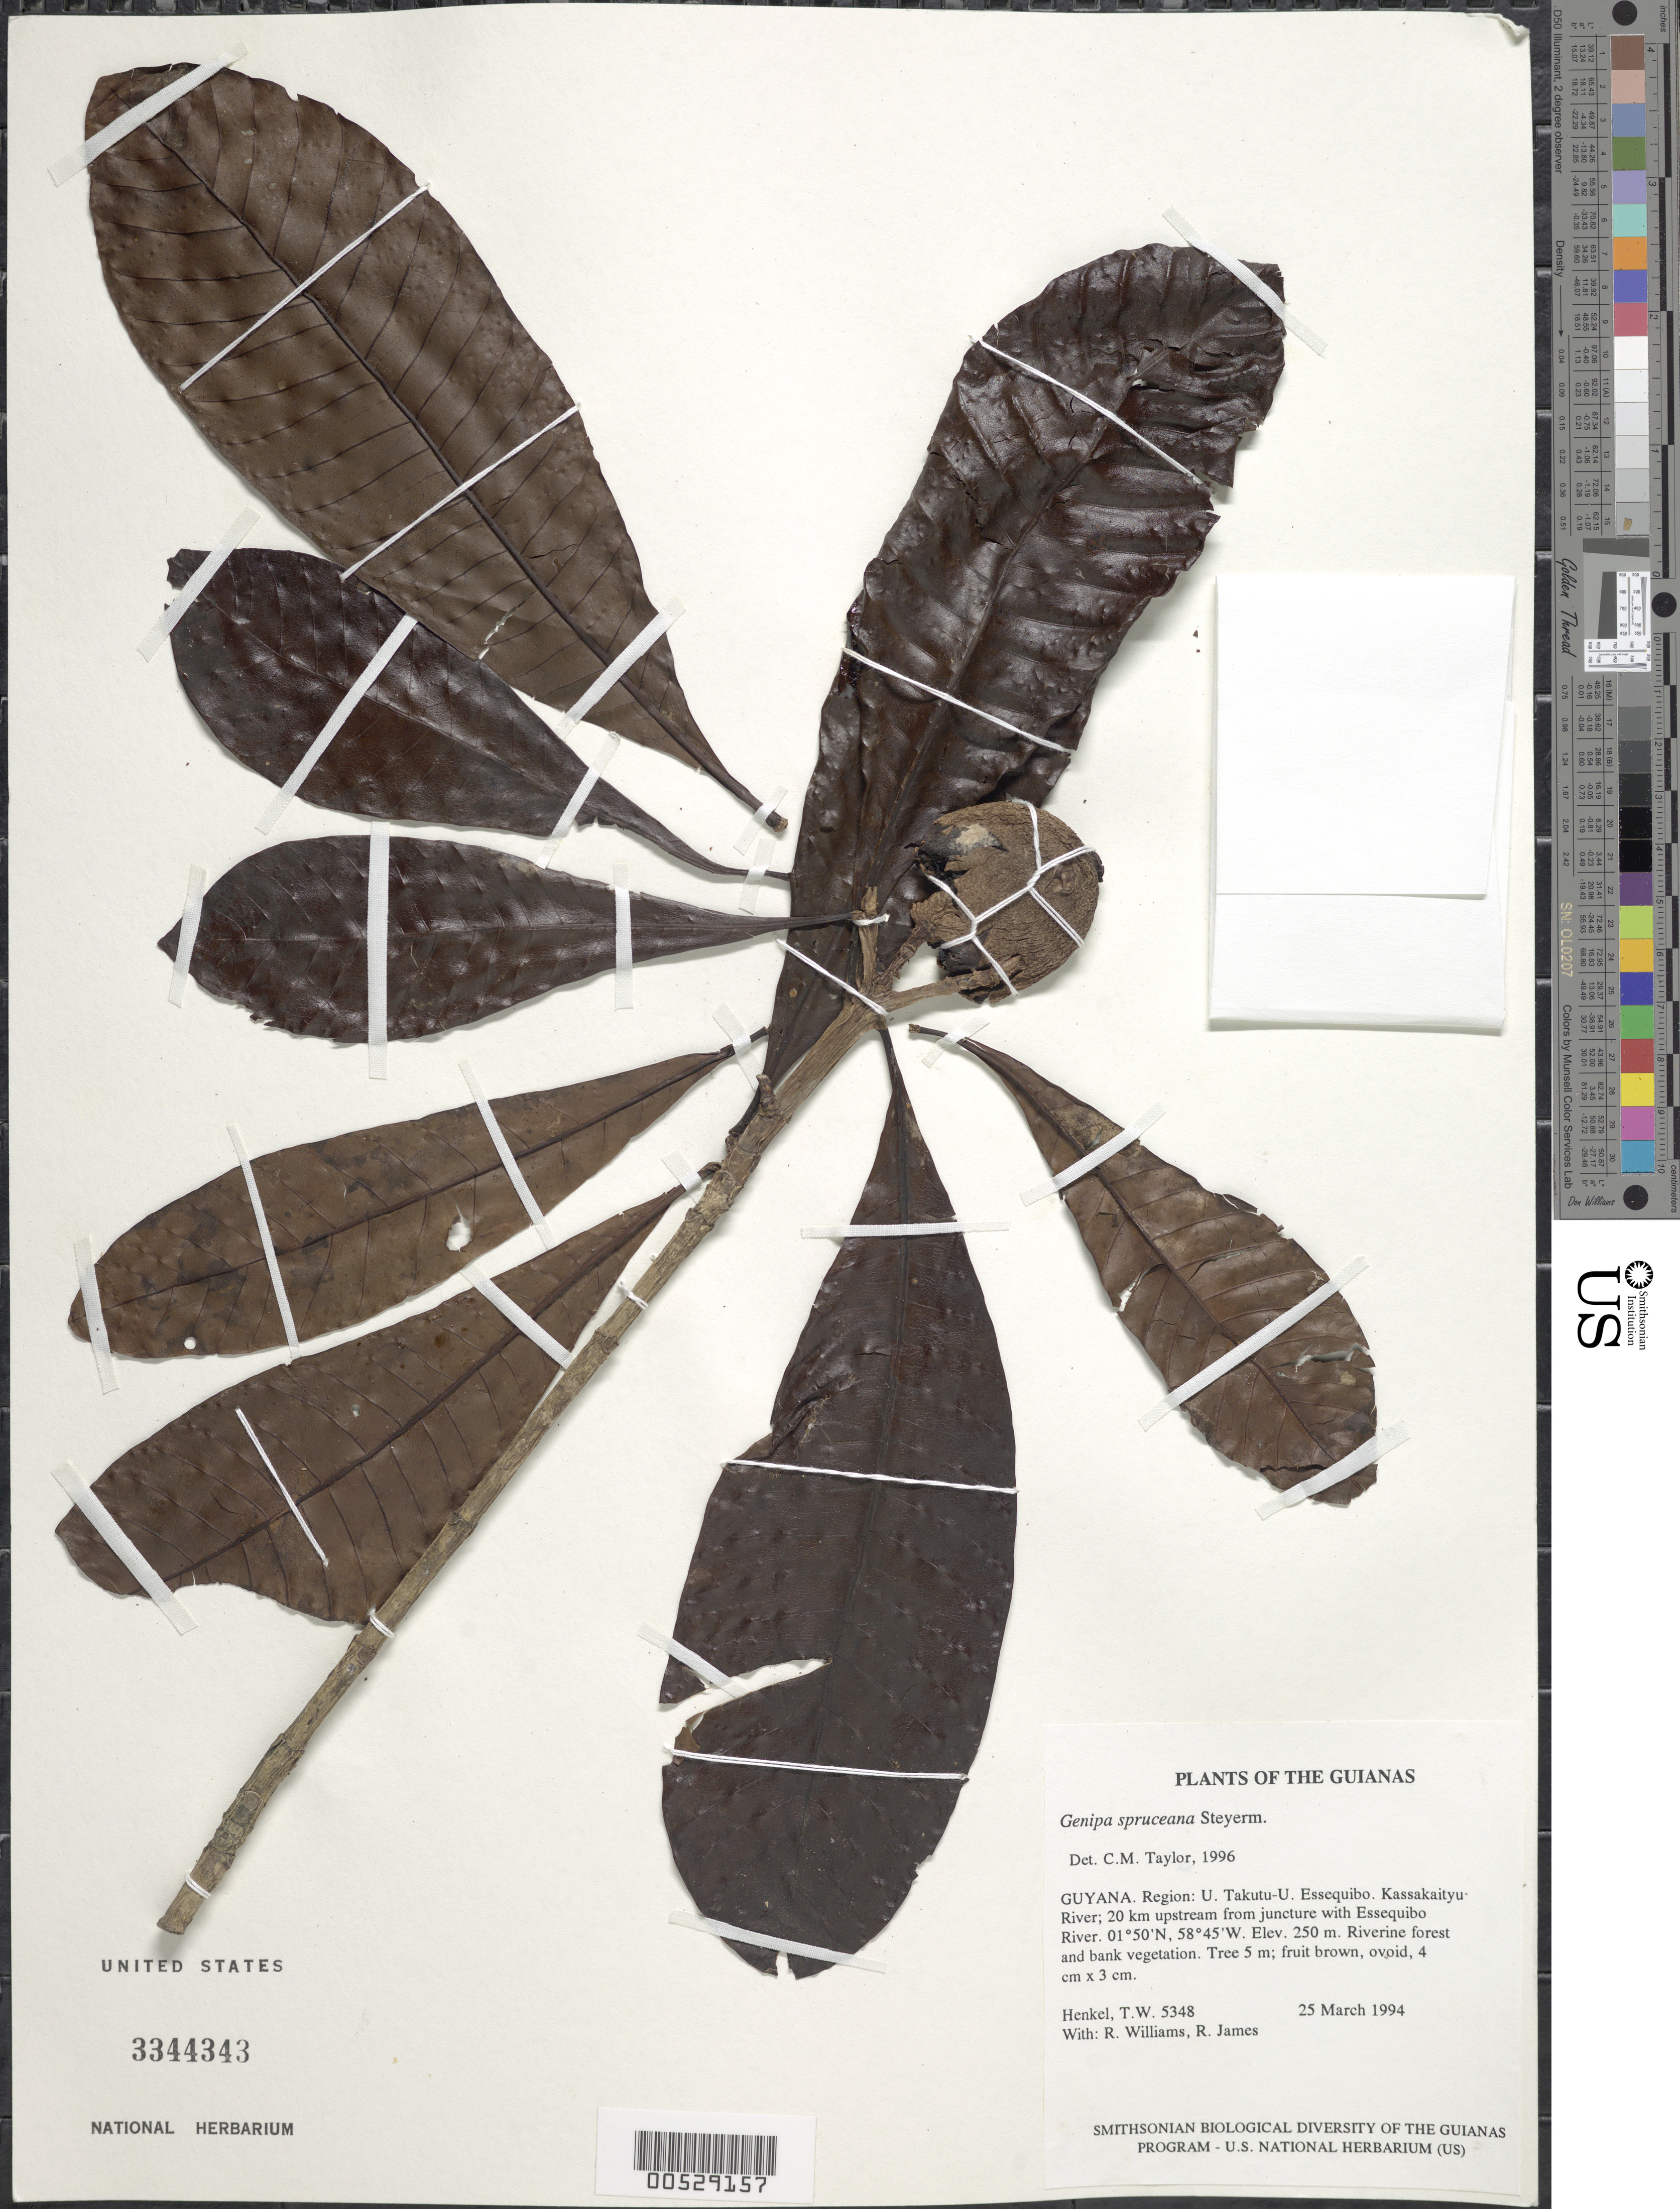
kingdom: Plantae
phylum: Tracheophyta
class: Magnoliopsida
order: Gentianales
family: Rubiaceae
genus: Genipa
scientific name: Genipa spruceana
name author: Steyerm.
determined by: Taylor, Charlotte M.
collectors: T. Henkel, R. Williams & R. James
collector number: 5348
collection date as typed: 25 March 1994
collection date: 1994-03-25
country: Guyana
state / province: U. Takutu-U. Essequibo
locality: Kassakaityu River; 20 km upstream from juncture with Essequibo River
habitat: Riverine forest and bank vegetation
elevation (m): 250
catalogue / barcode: US 3344343